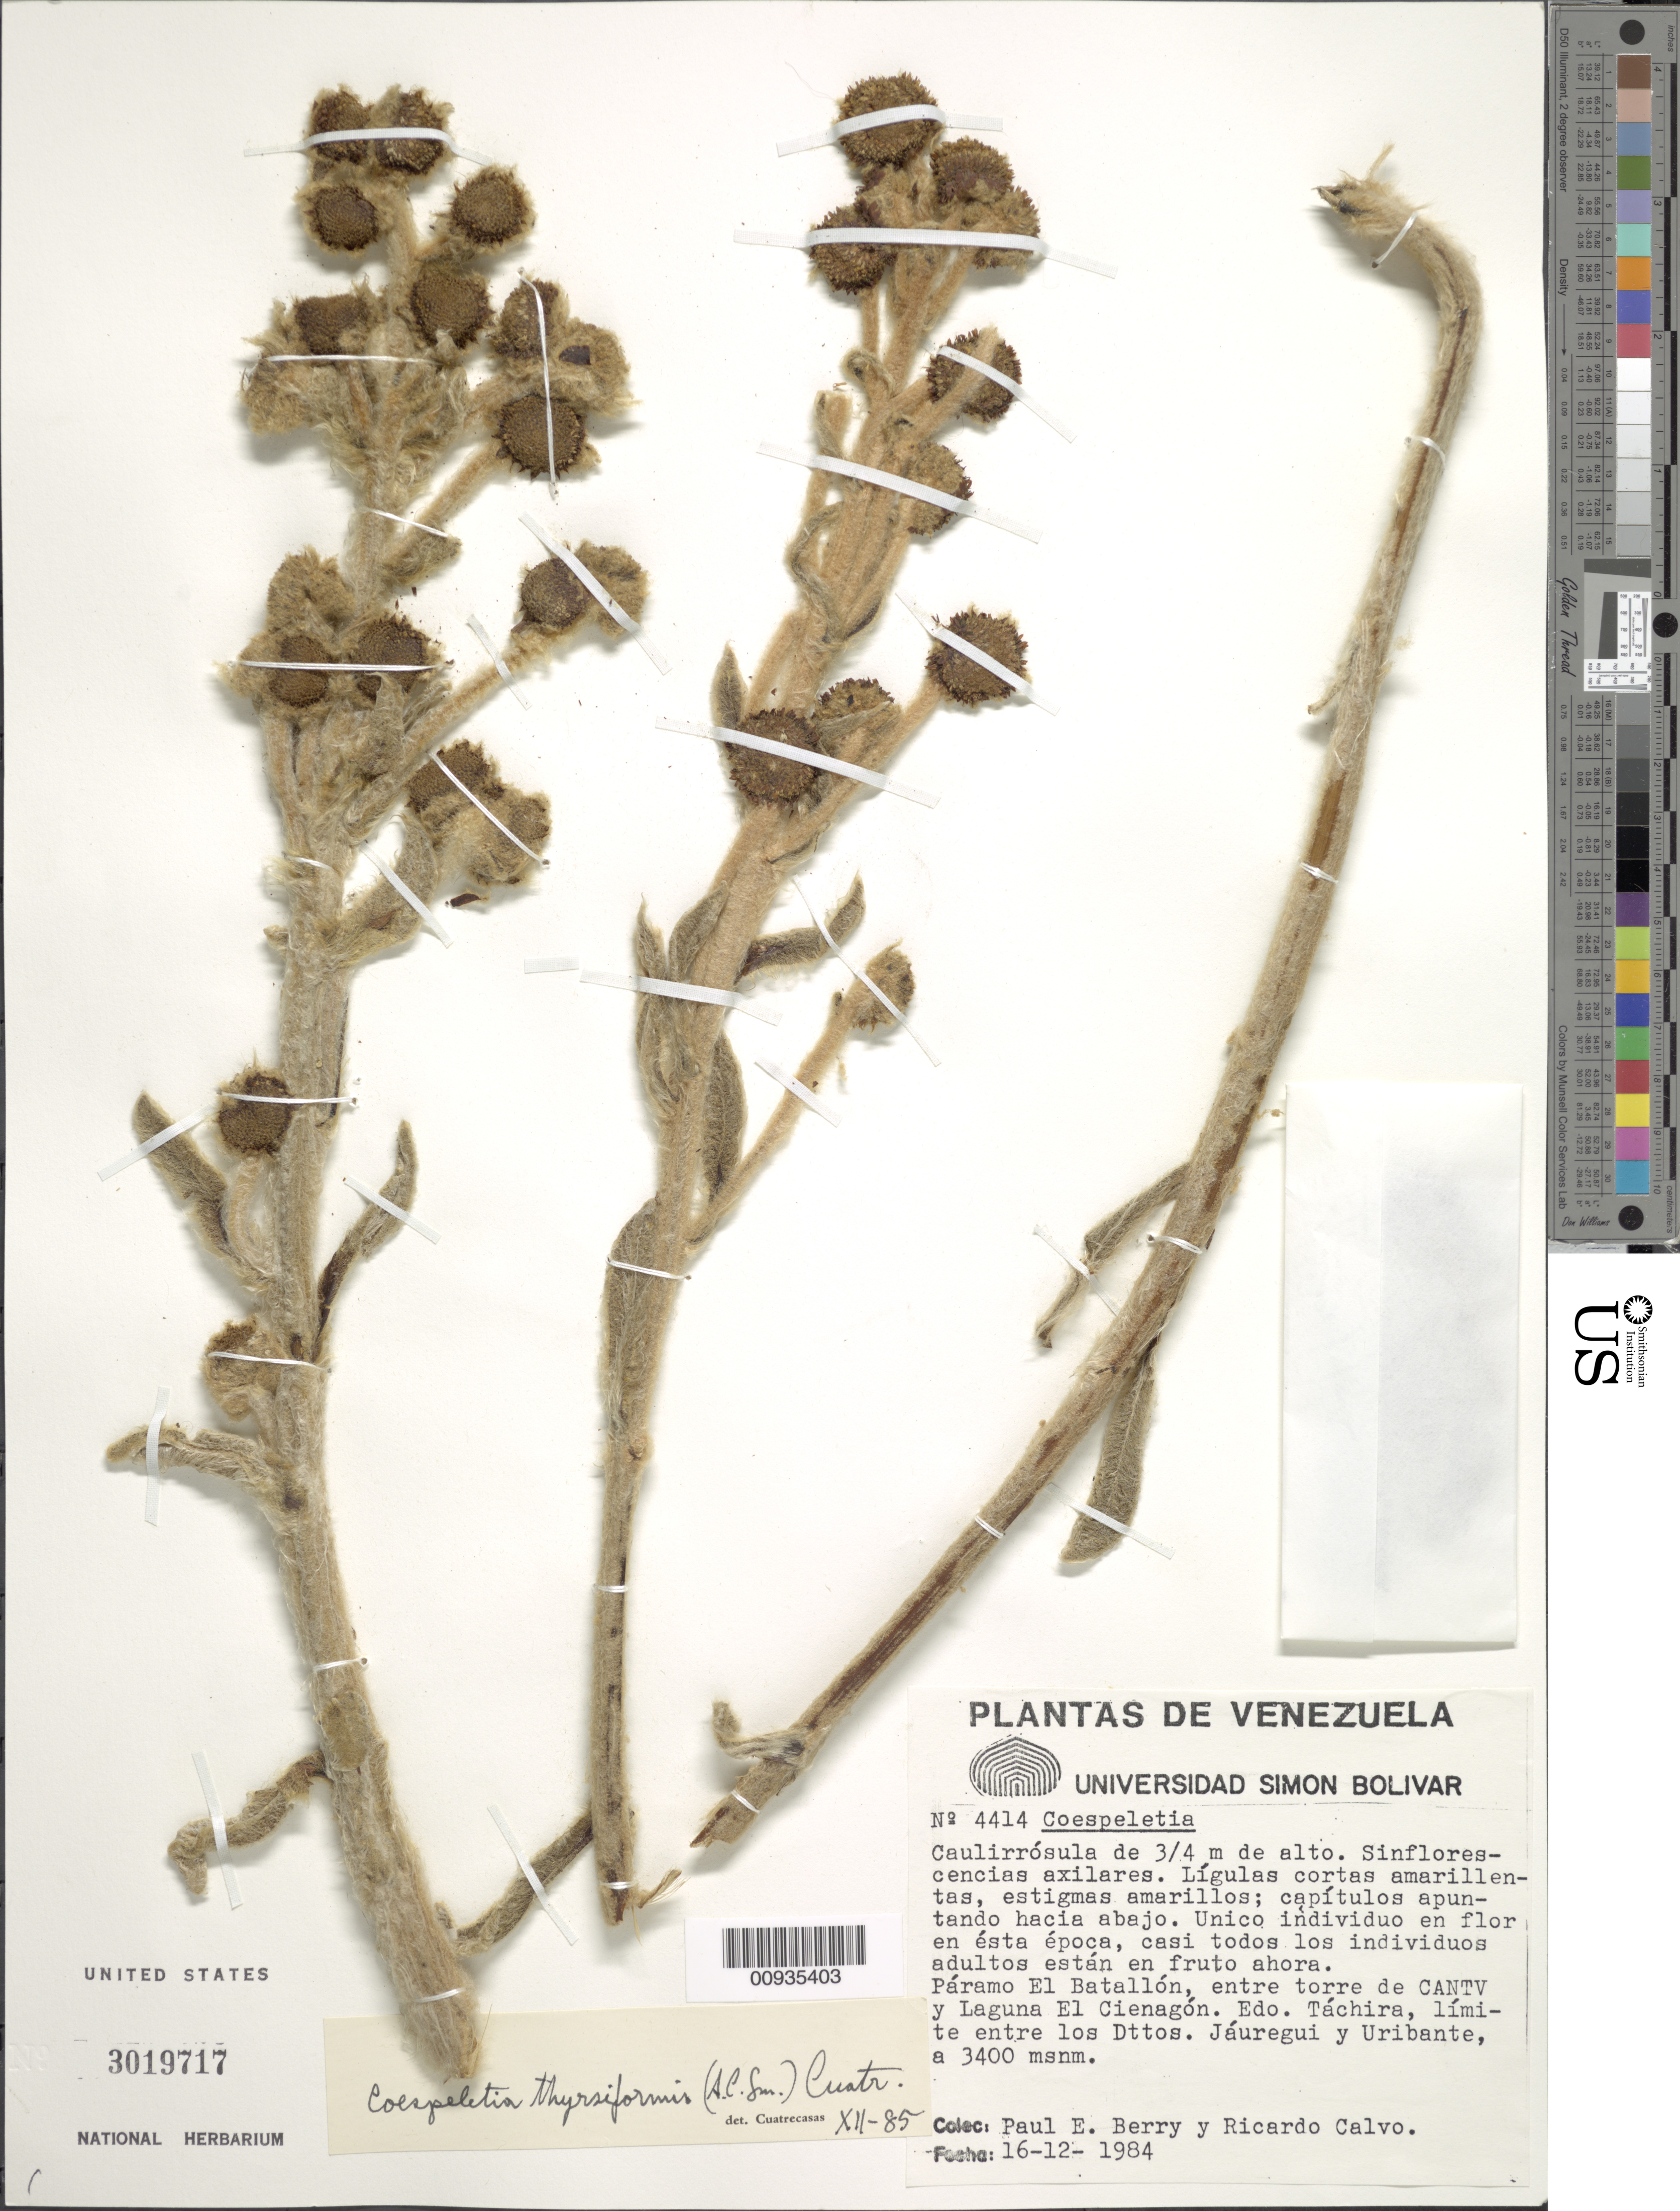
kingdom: Plantae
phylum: Tracheophyta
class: Magnoliopsida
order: Asterales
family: Asteraceae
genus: Coespeletia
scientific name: Coespeletia thyrsiformis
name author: (A.C. Sm.) Cuatrec.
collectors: P. E. Berry & R. Calvo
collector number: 4414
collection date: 1984-12-16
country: Venezuela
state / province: Táchira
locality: Páramo del Batallón. Entre torre de CANTV y Laguna El Cienagón. Limite entre los Dttos. Jáuregui y Uribante.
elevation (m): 3400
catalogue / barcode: US 3019717